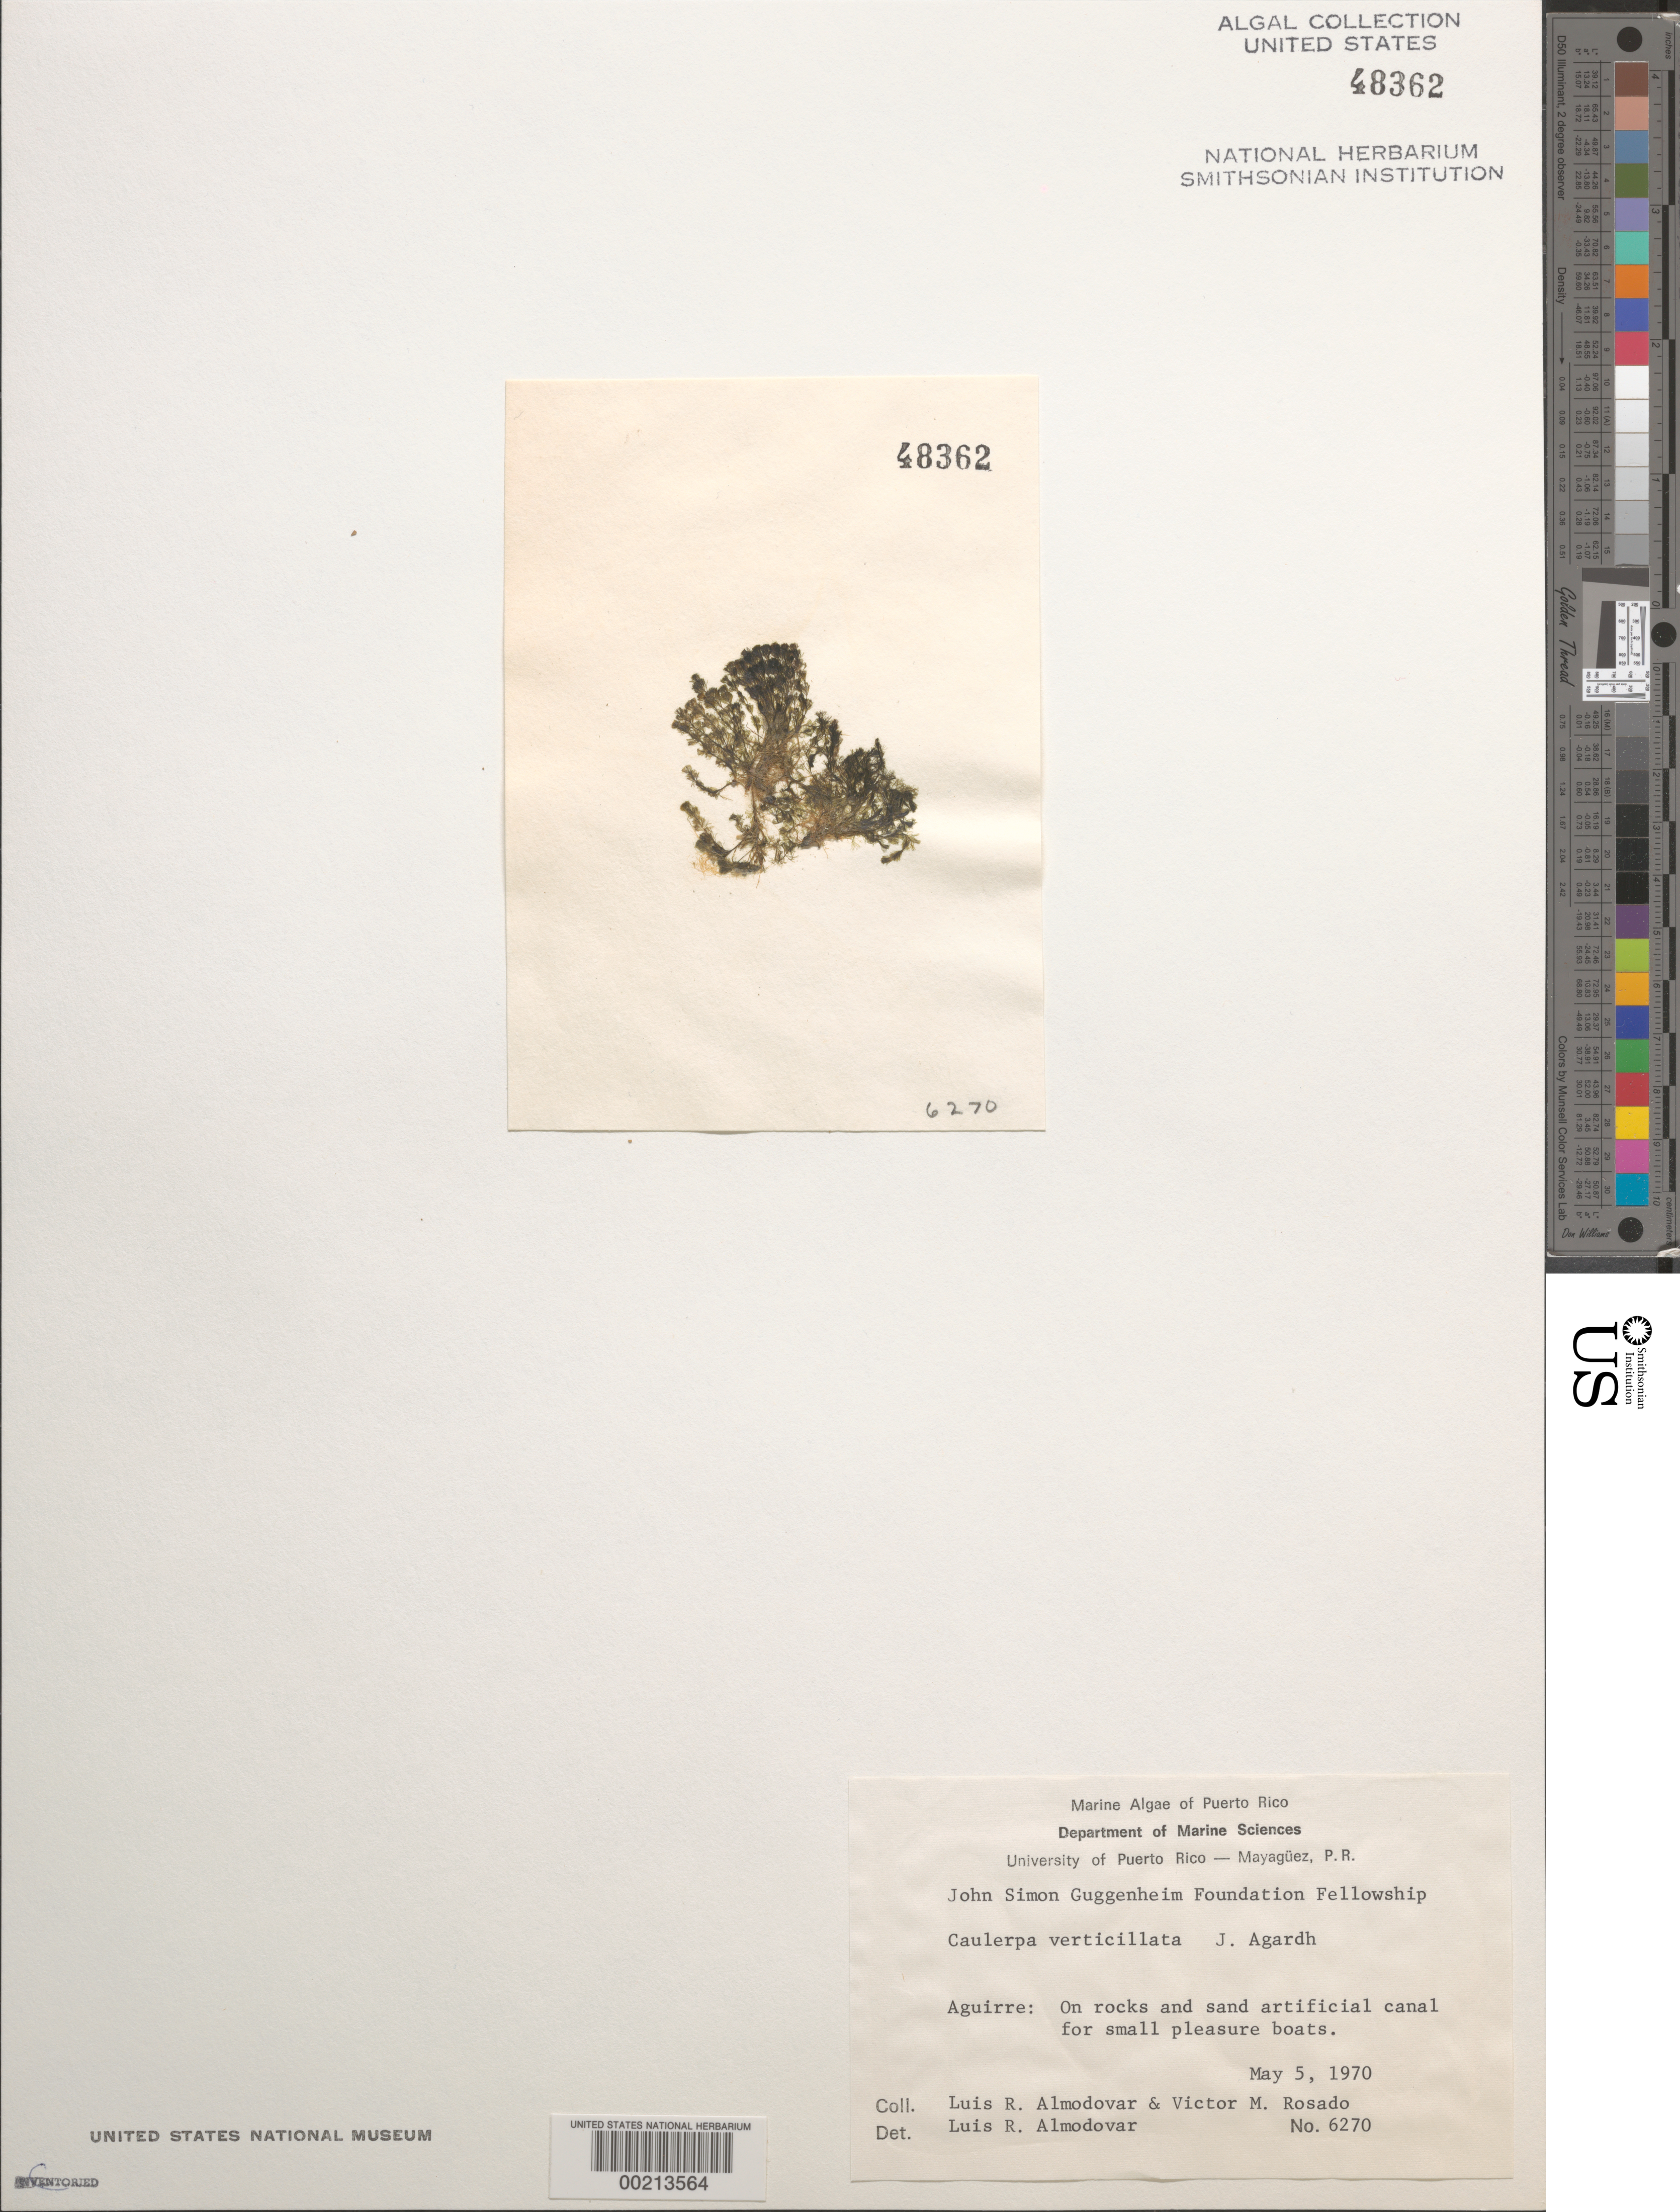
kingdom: Plantae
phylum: Chlorophyta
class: Ulvophyceae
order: Bryopsidales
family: Caulerpaceae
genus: Caulerpa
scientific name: Caulerpa verticillata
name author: J. Agardh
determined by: Almodovar, L. R.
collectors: L. Almodovar & V. Rosado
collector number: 6270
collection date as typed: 05 May 1970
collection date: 1970-05-05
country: Puerto Rico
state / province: Salinas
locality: Aguirre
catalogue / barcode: US 48362